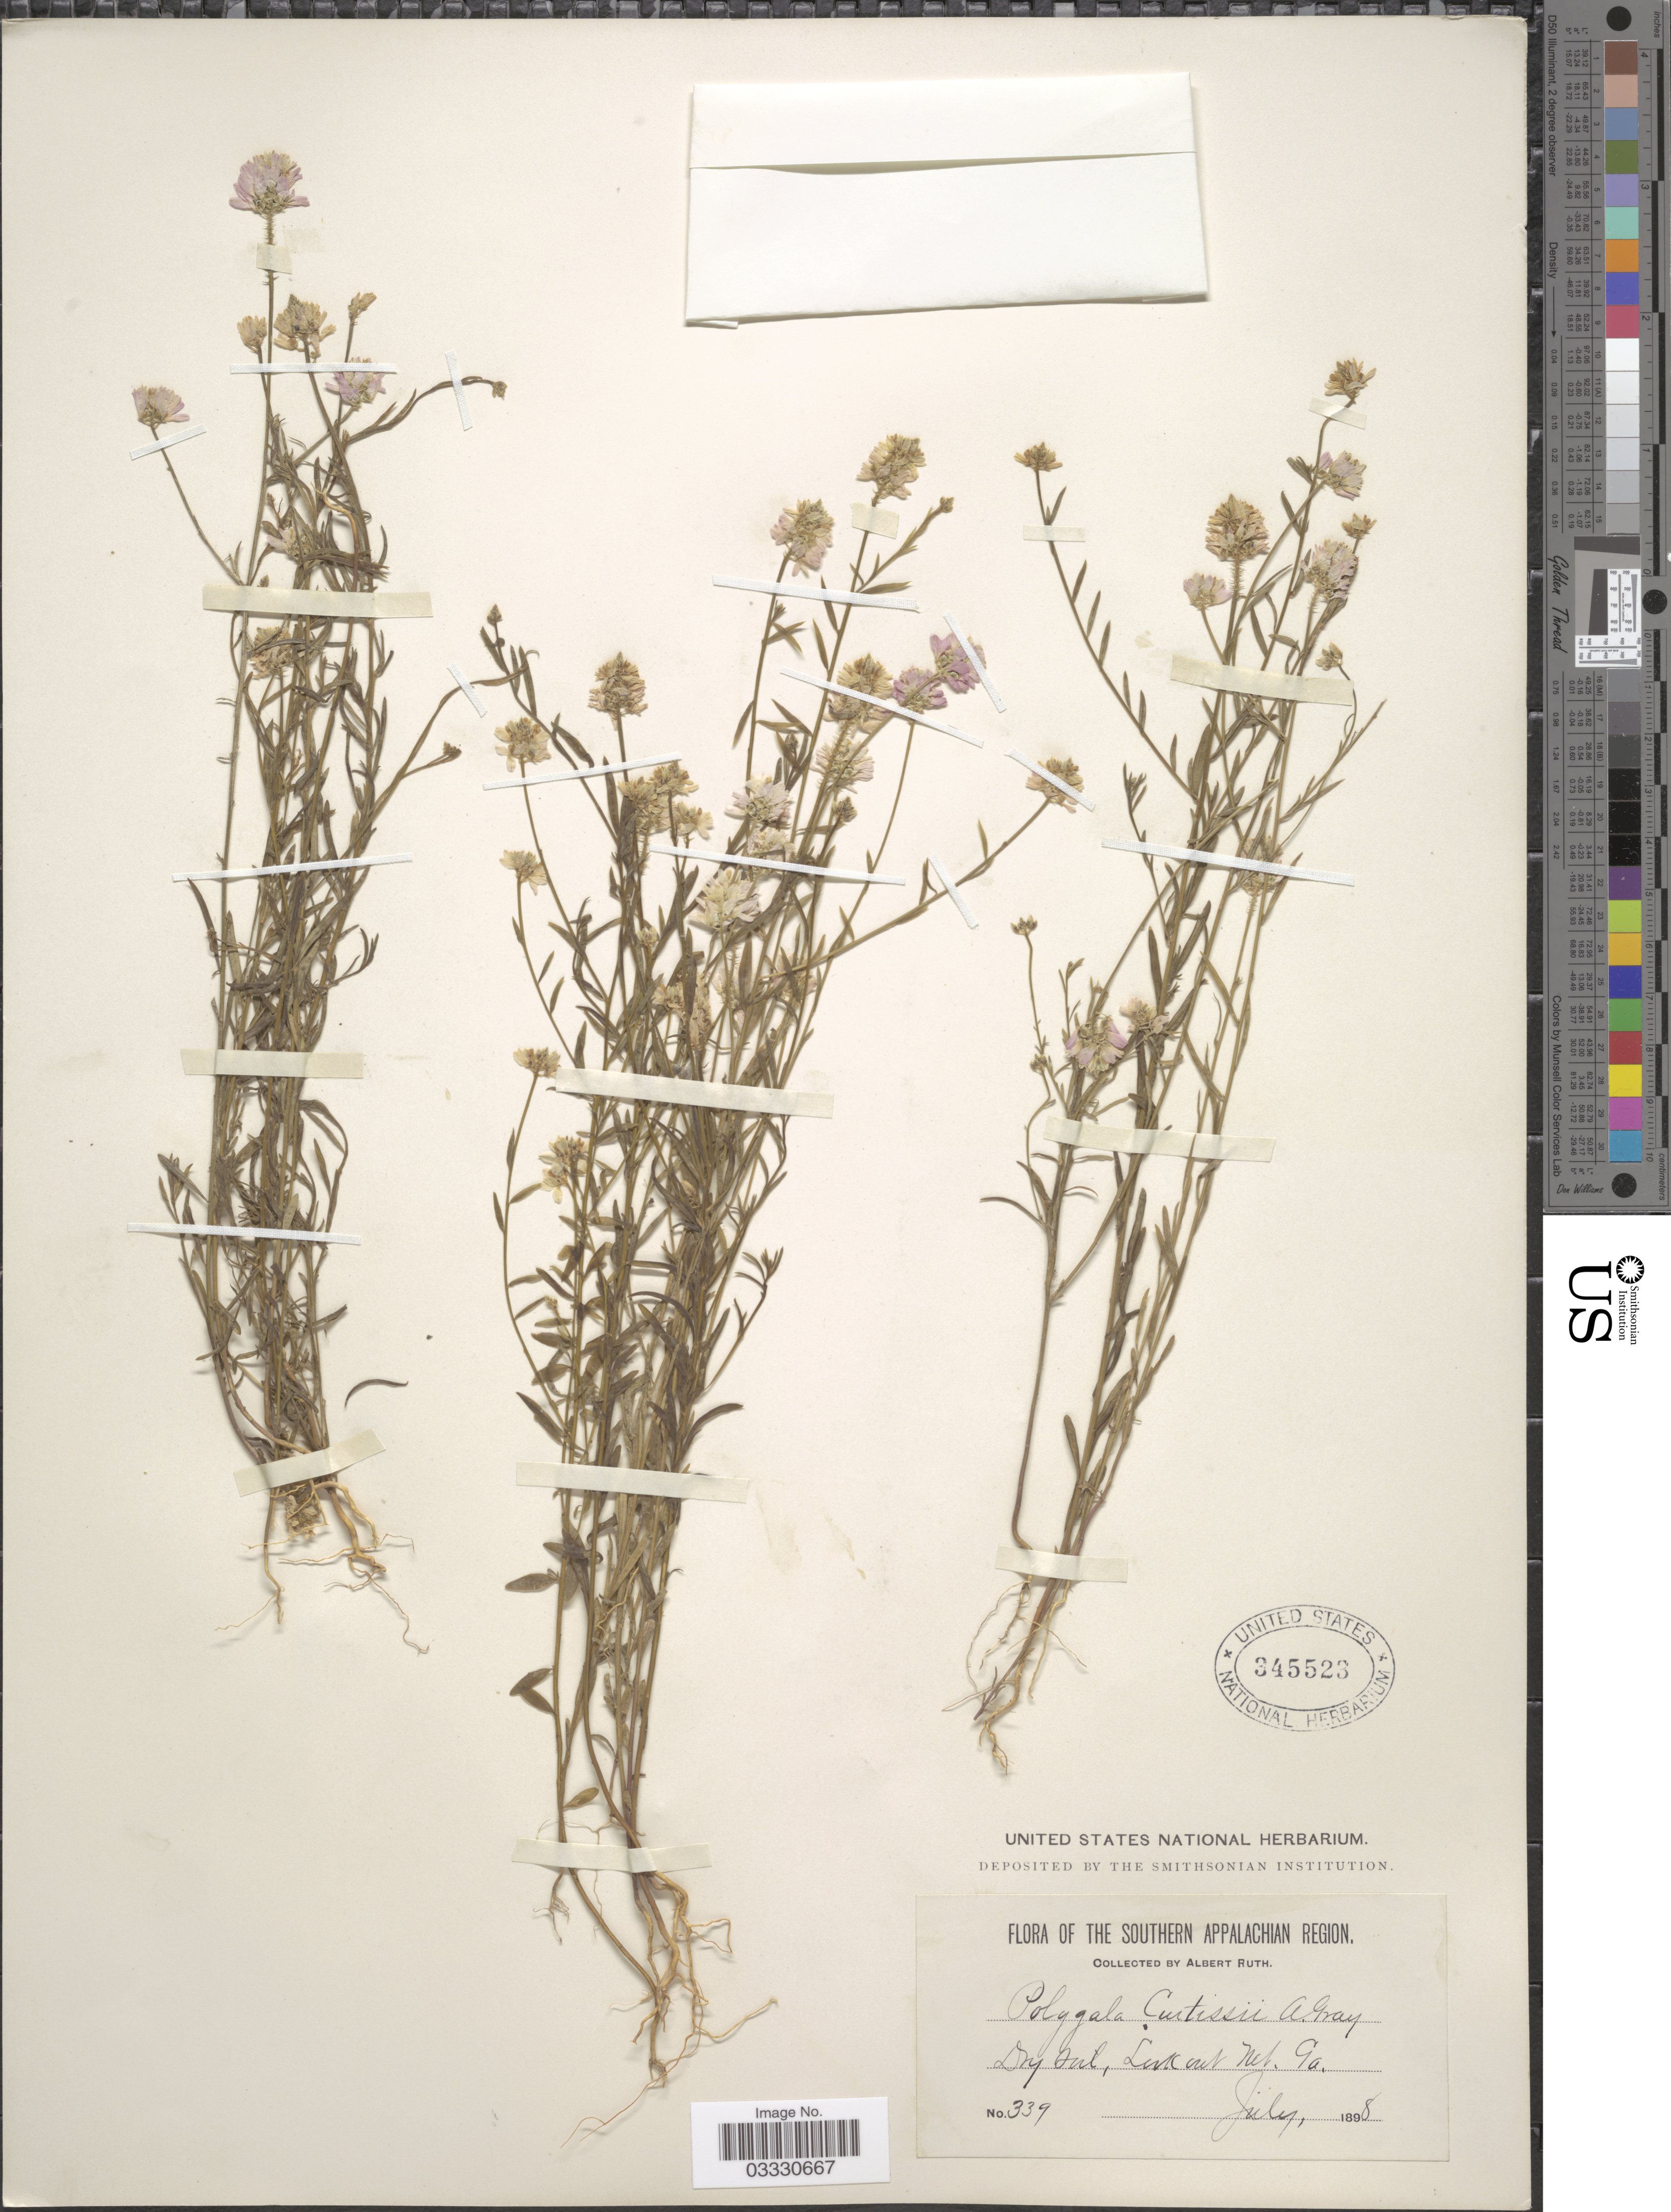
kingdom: Plantae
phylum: Tracheophyta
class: Magnoliopsida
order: Fabales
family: Polygalaceae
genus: Polygala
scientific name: Polygala curtissii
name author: A. Gray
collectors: A. Ruth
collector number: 339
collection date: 1898-07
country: United States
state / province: Georgia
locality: The Southern Appalachian Region. Look out Mt.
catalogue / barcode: US 345523